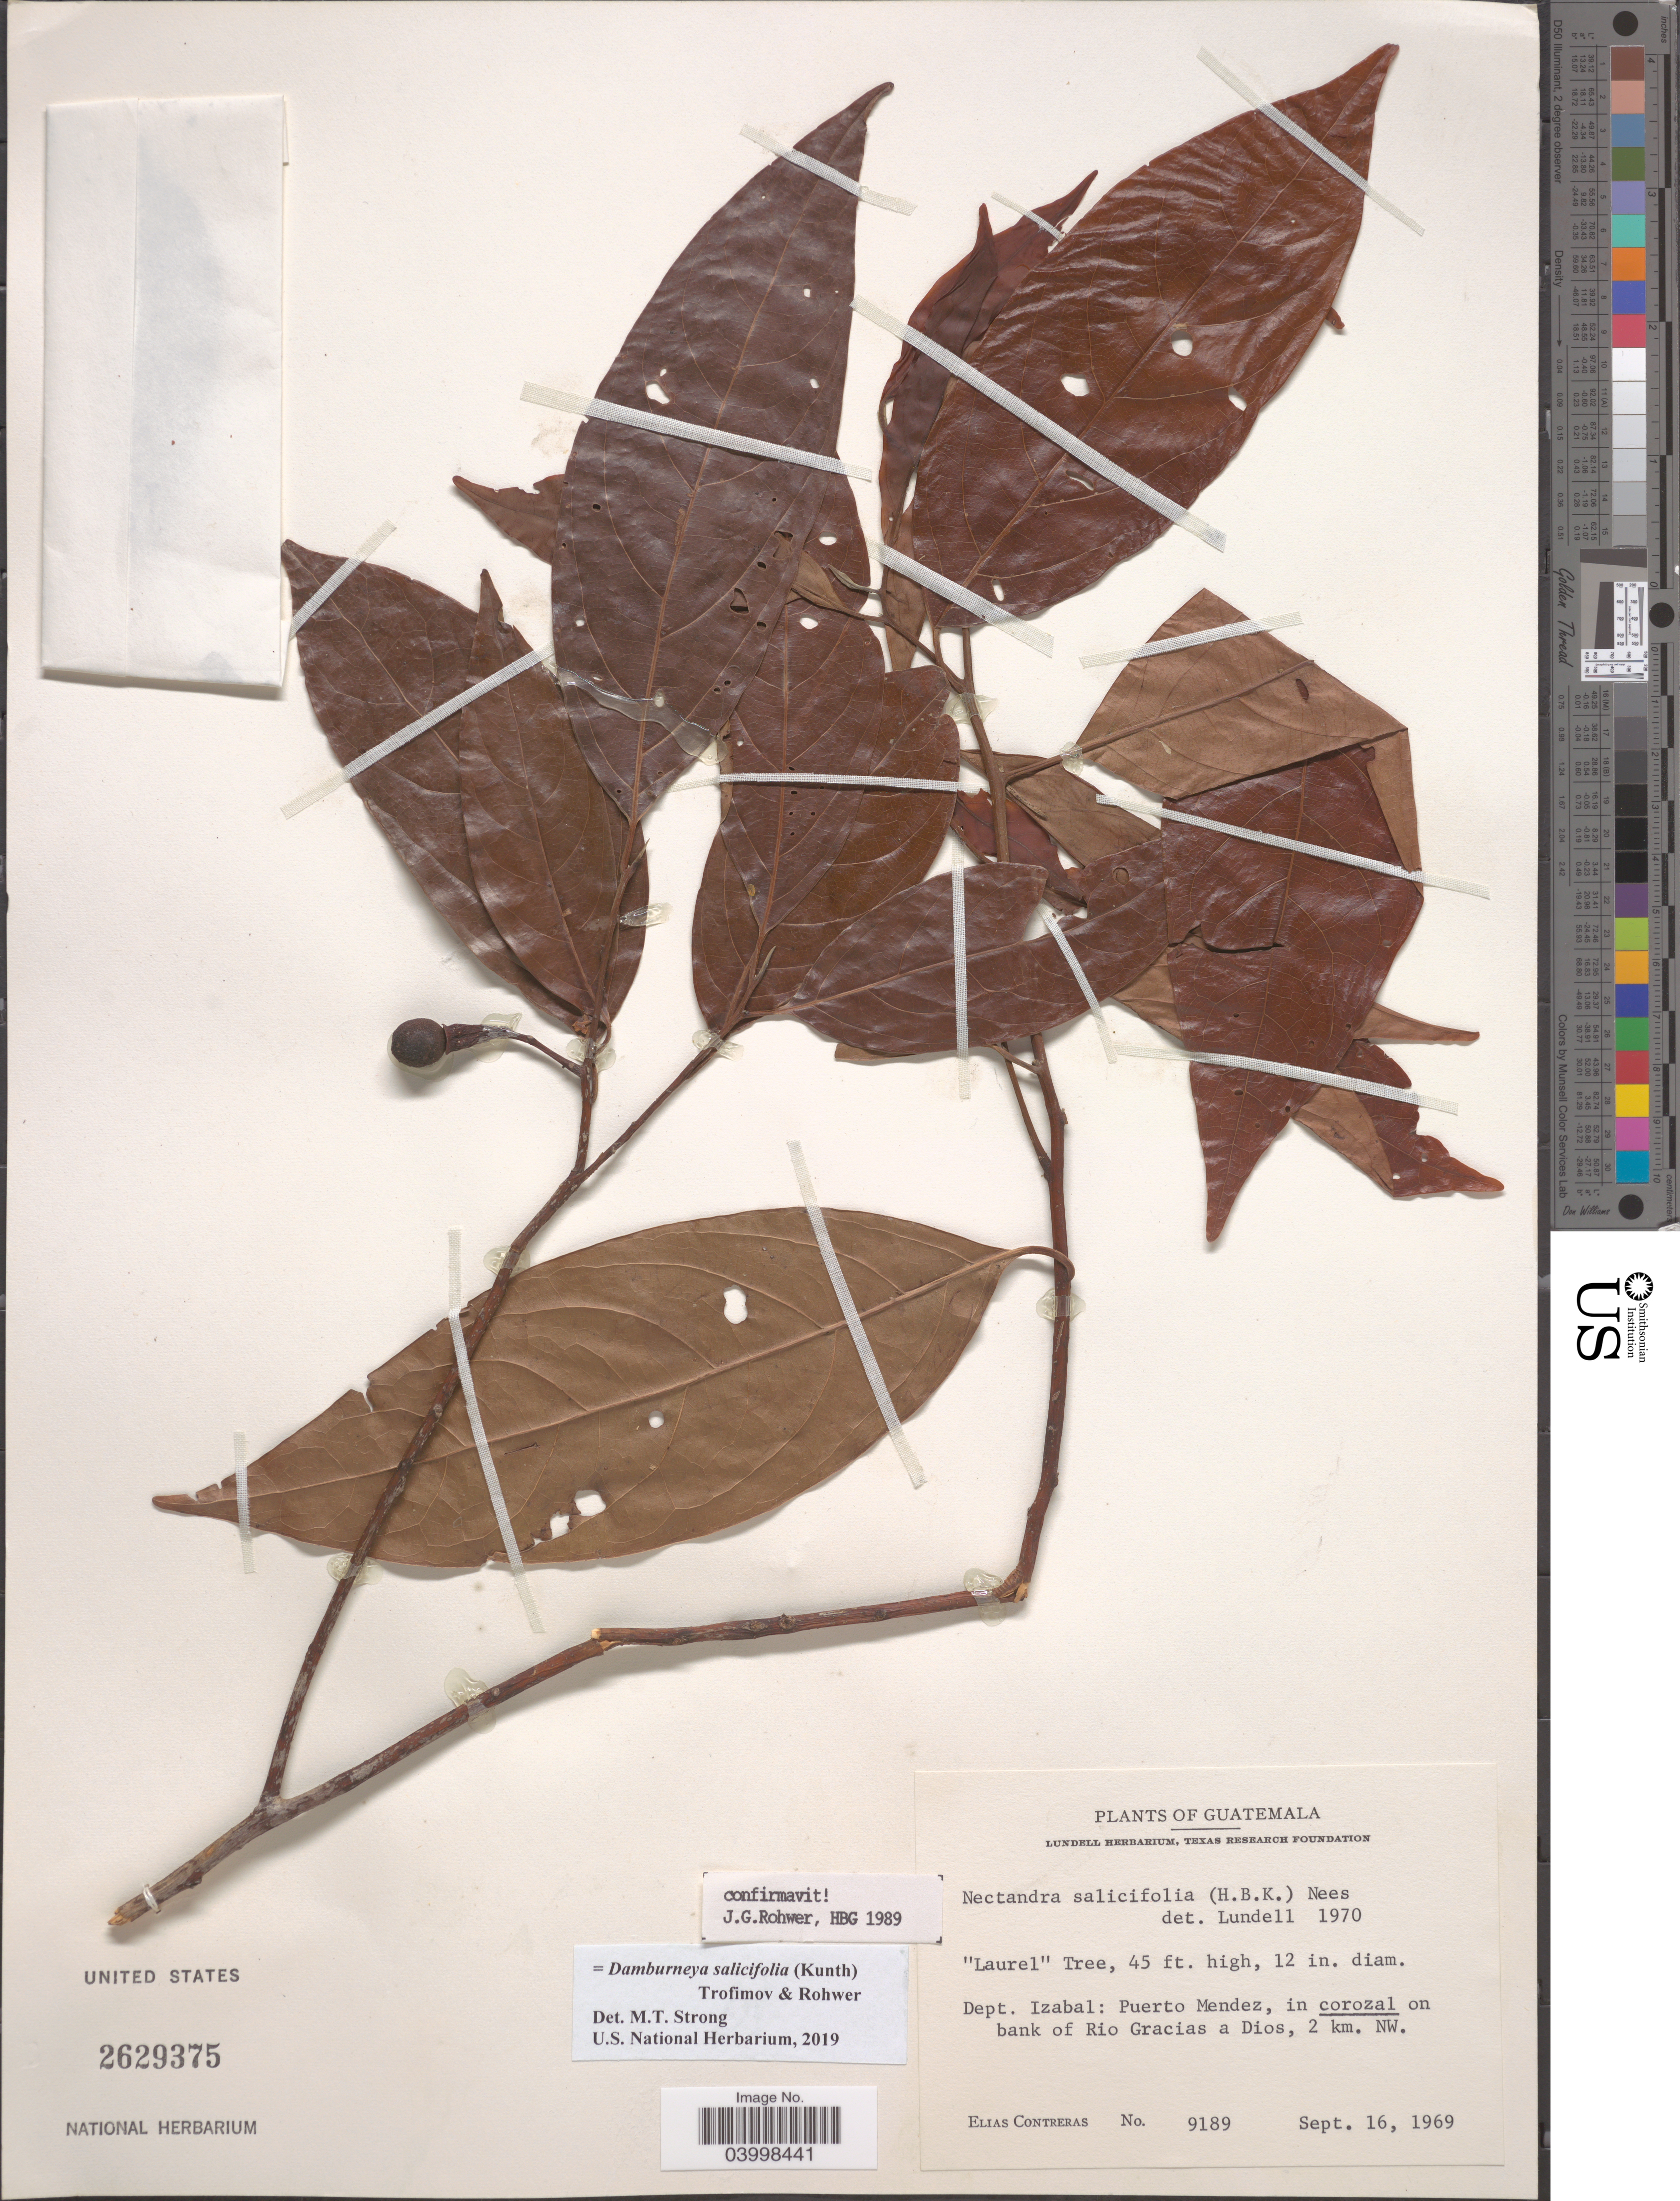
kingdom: Plantae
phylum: Tracheophyta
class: Magnoliopsida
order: Laurales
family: Lauraceae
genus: Damburneya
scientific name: Damburneya salicifolia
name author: (Kunth) Trofimov & Rohwer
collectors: E. Contreras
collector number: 9189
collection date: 1969-09-16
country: Guatemala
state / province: Izabal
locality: Dept. Izabal: Puerto Mendez, in corozal on bank of Rio Gracias a Dios, 2 km. NW.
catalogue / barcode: US 2629375